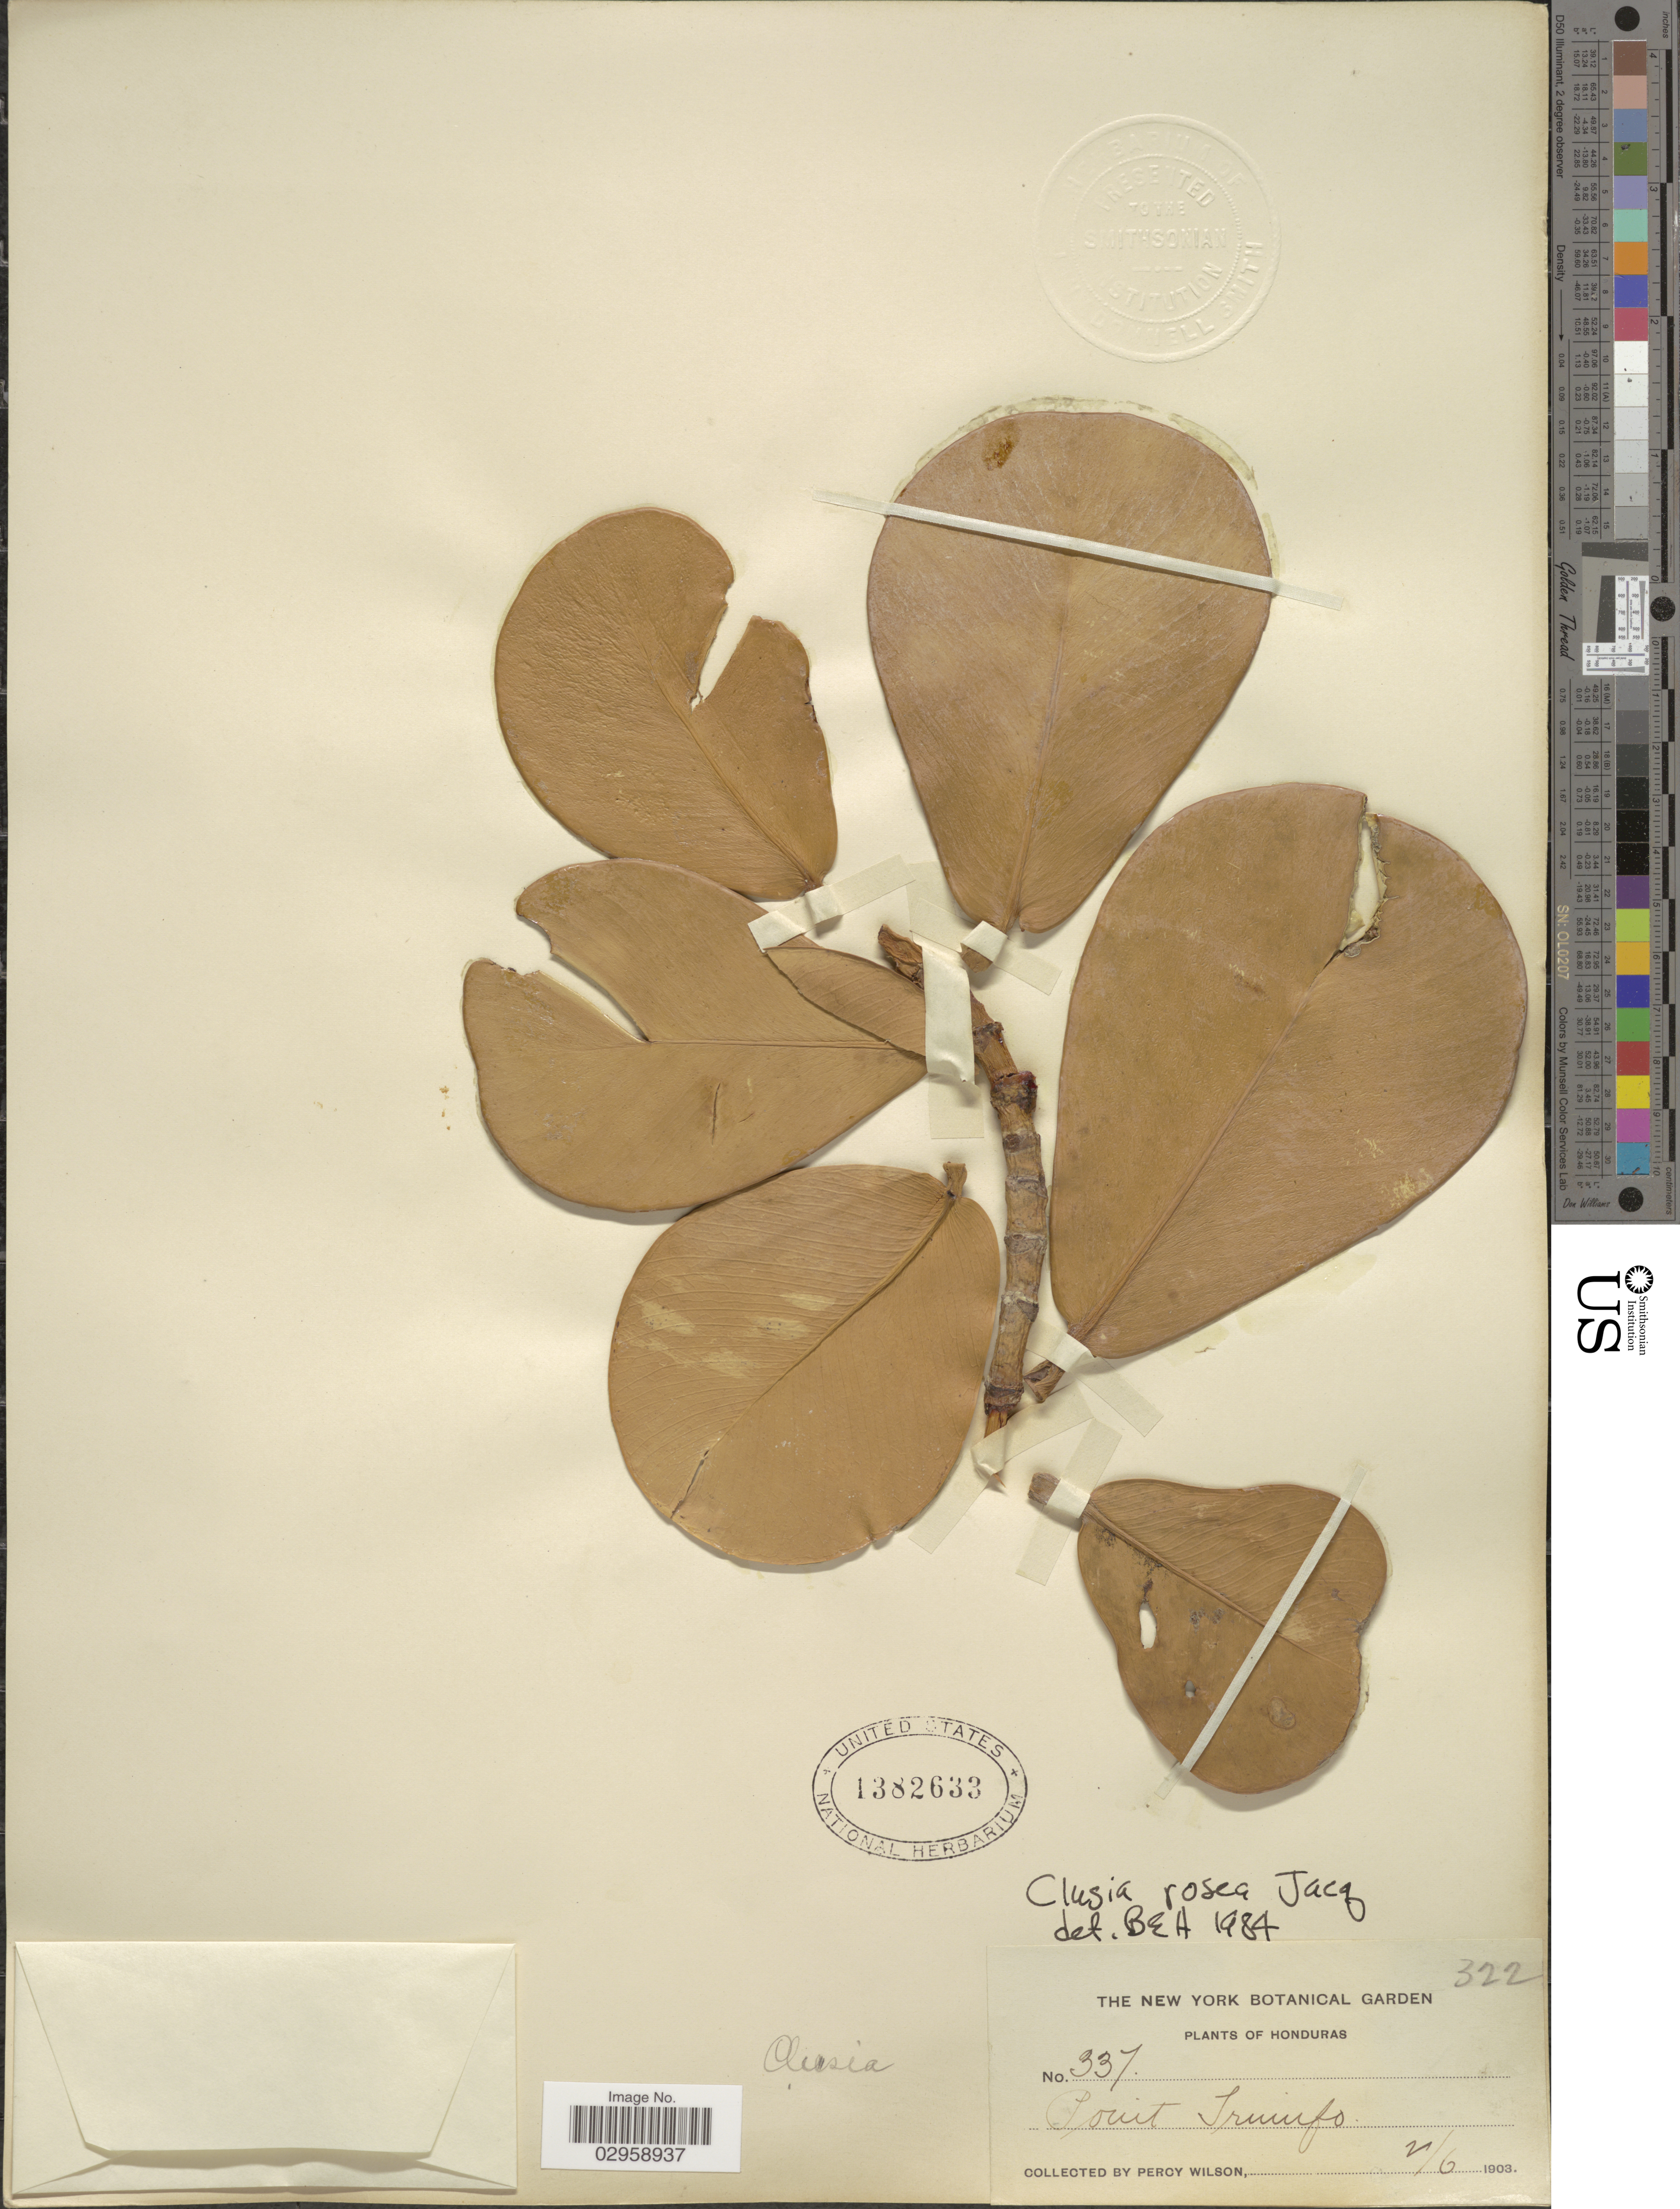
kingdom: Plantae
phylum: Tracheophyta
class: Magnoliopsida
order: Malpighiales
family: Clusiaceae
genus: Clusia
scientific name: Clusia rosea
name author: Jacq.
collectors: P. Wilson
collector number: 337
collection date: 1903-06-02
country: Honduras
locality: Point Triunfo.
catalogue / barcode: US 1382633